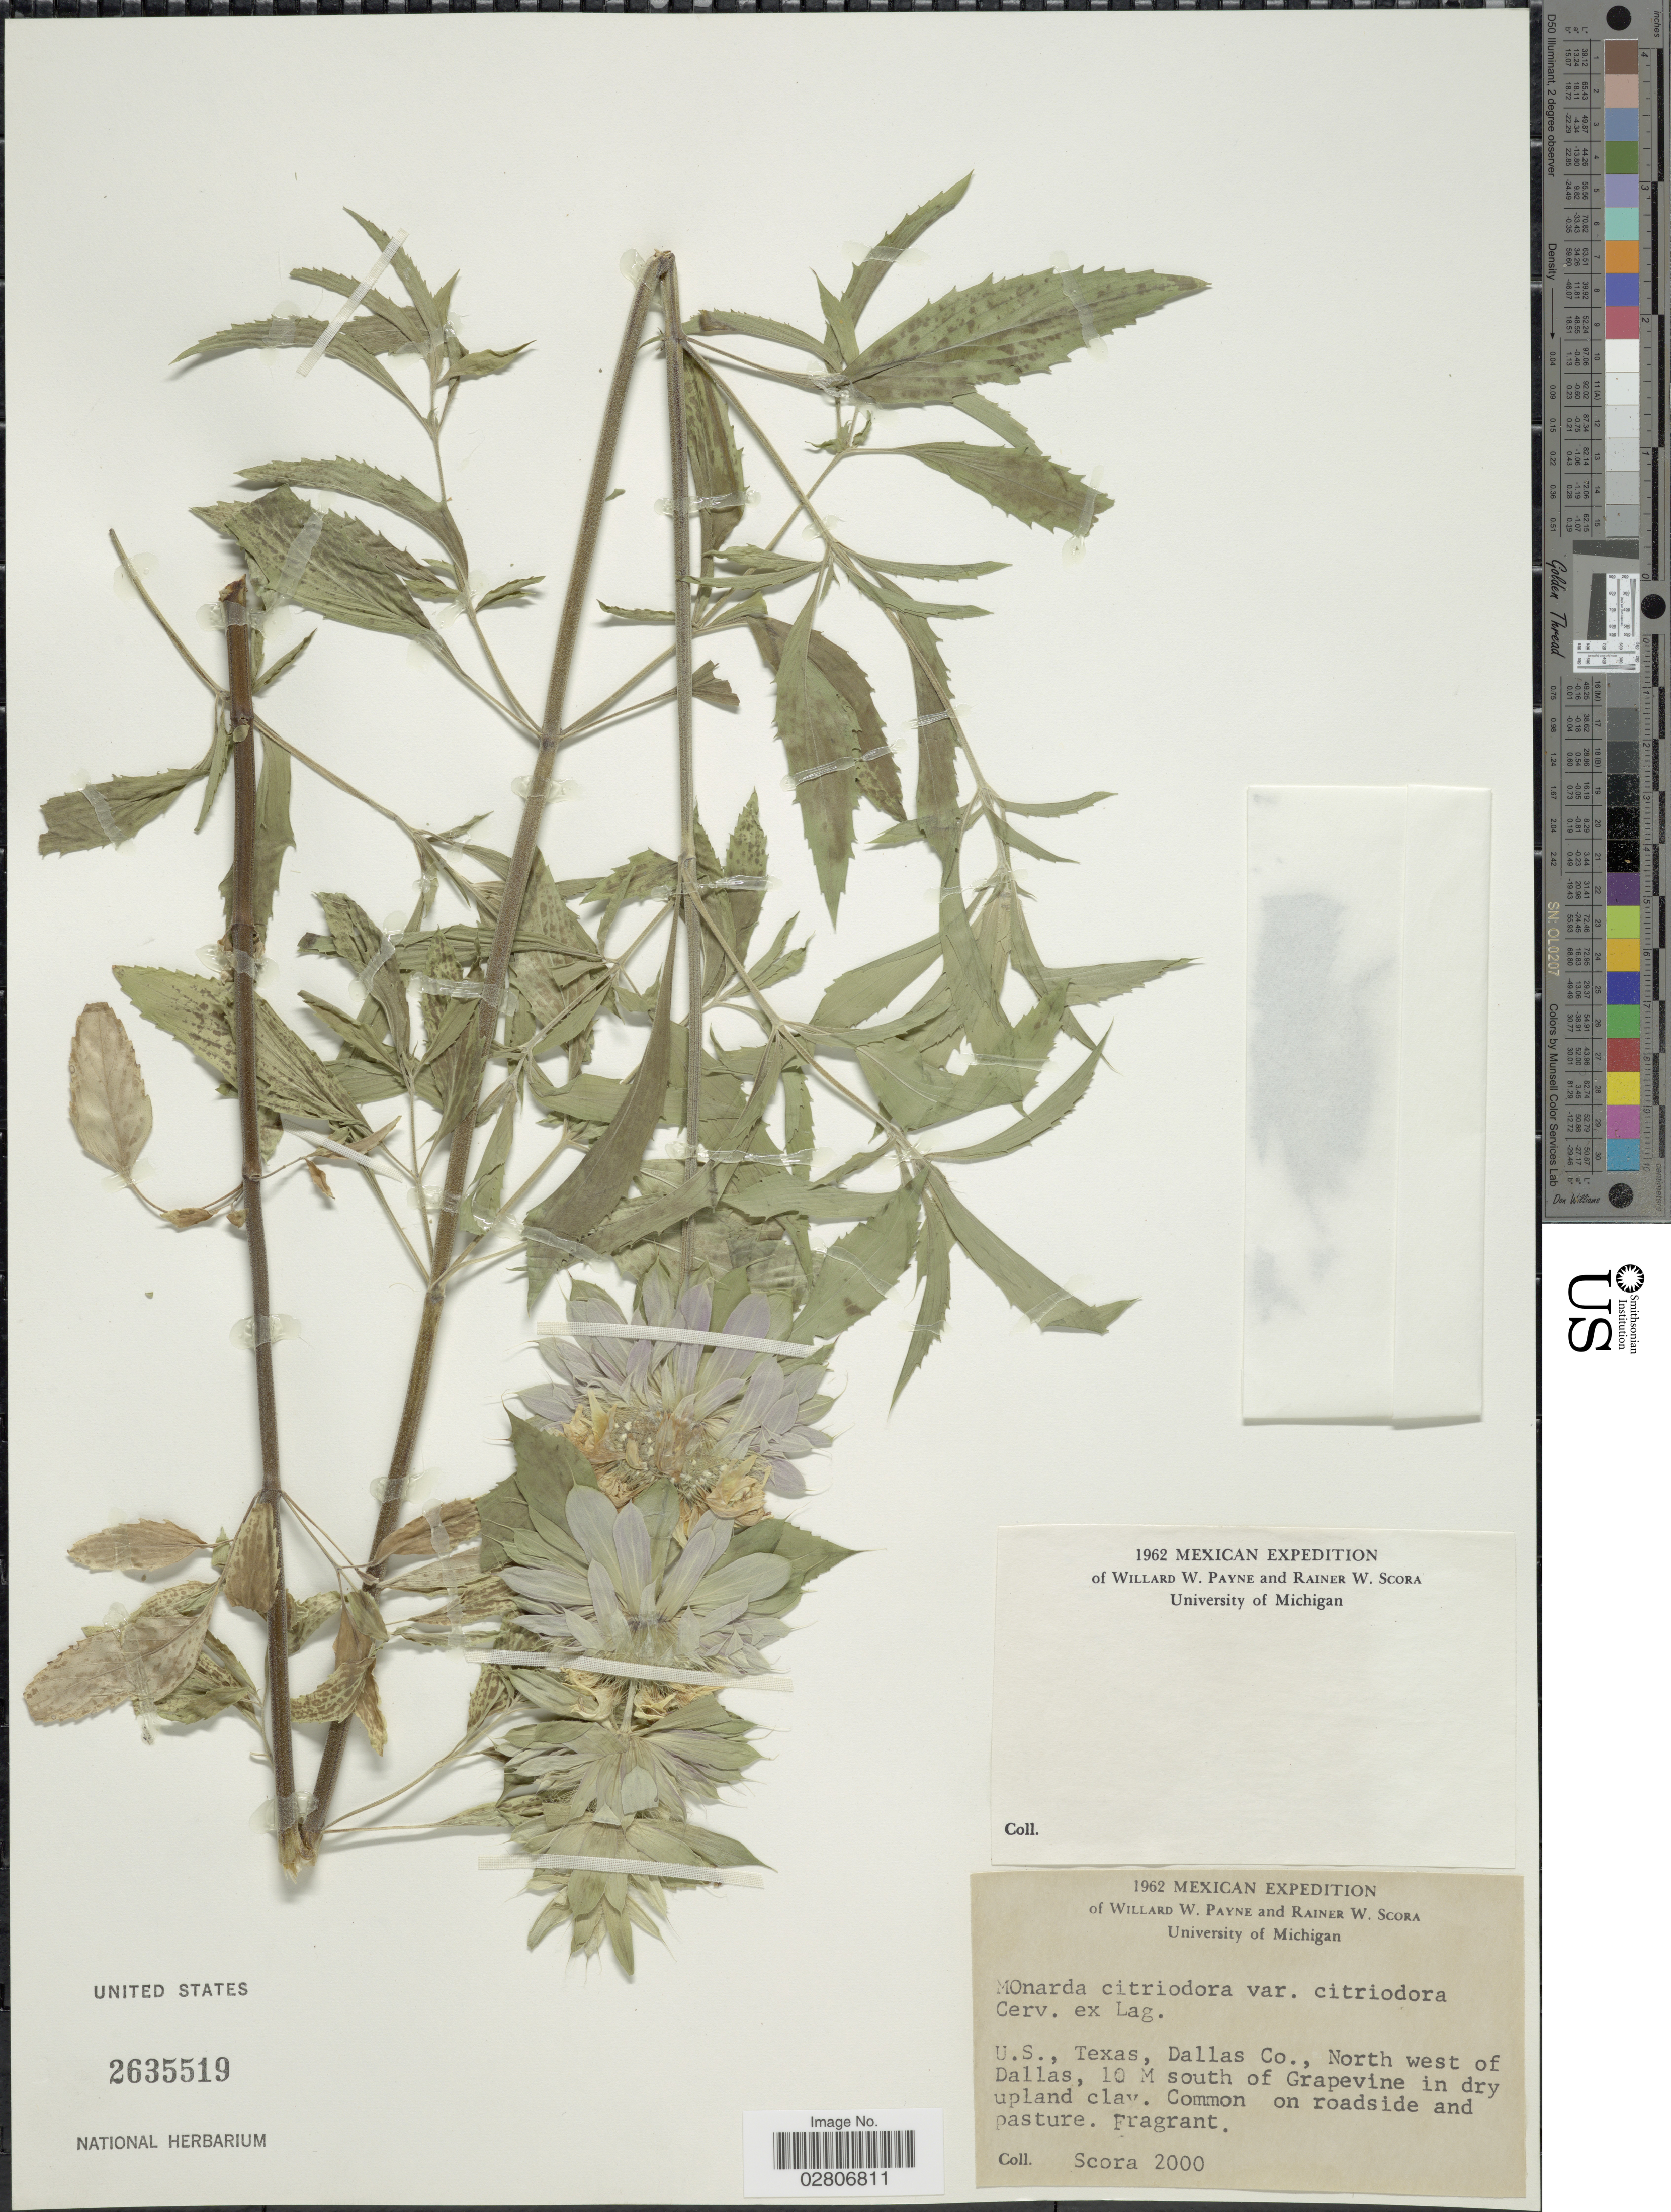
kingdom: Plantae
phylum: Tracheophyta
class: Magnoliopsida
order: Lamiales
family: Lamiaceae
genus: Monarda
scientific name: Monarda citriodora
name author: Cerv. ex Lag.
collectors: R. Scora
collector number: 2000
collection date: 1962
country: United States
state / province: Texas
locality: Dallas Co., North west of Dallas, 10 M south of Grapevine in dry upland clay.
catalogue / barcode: US 2635519